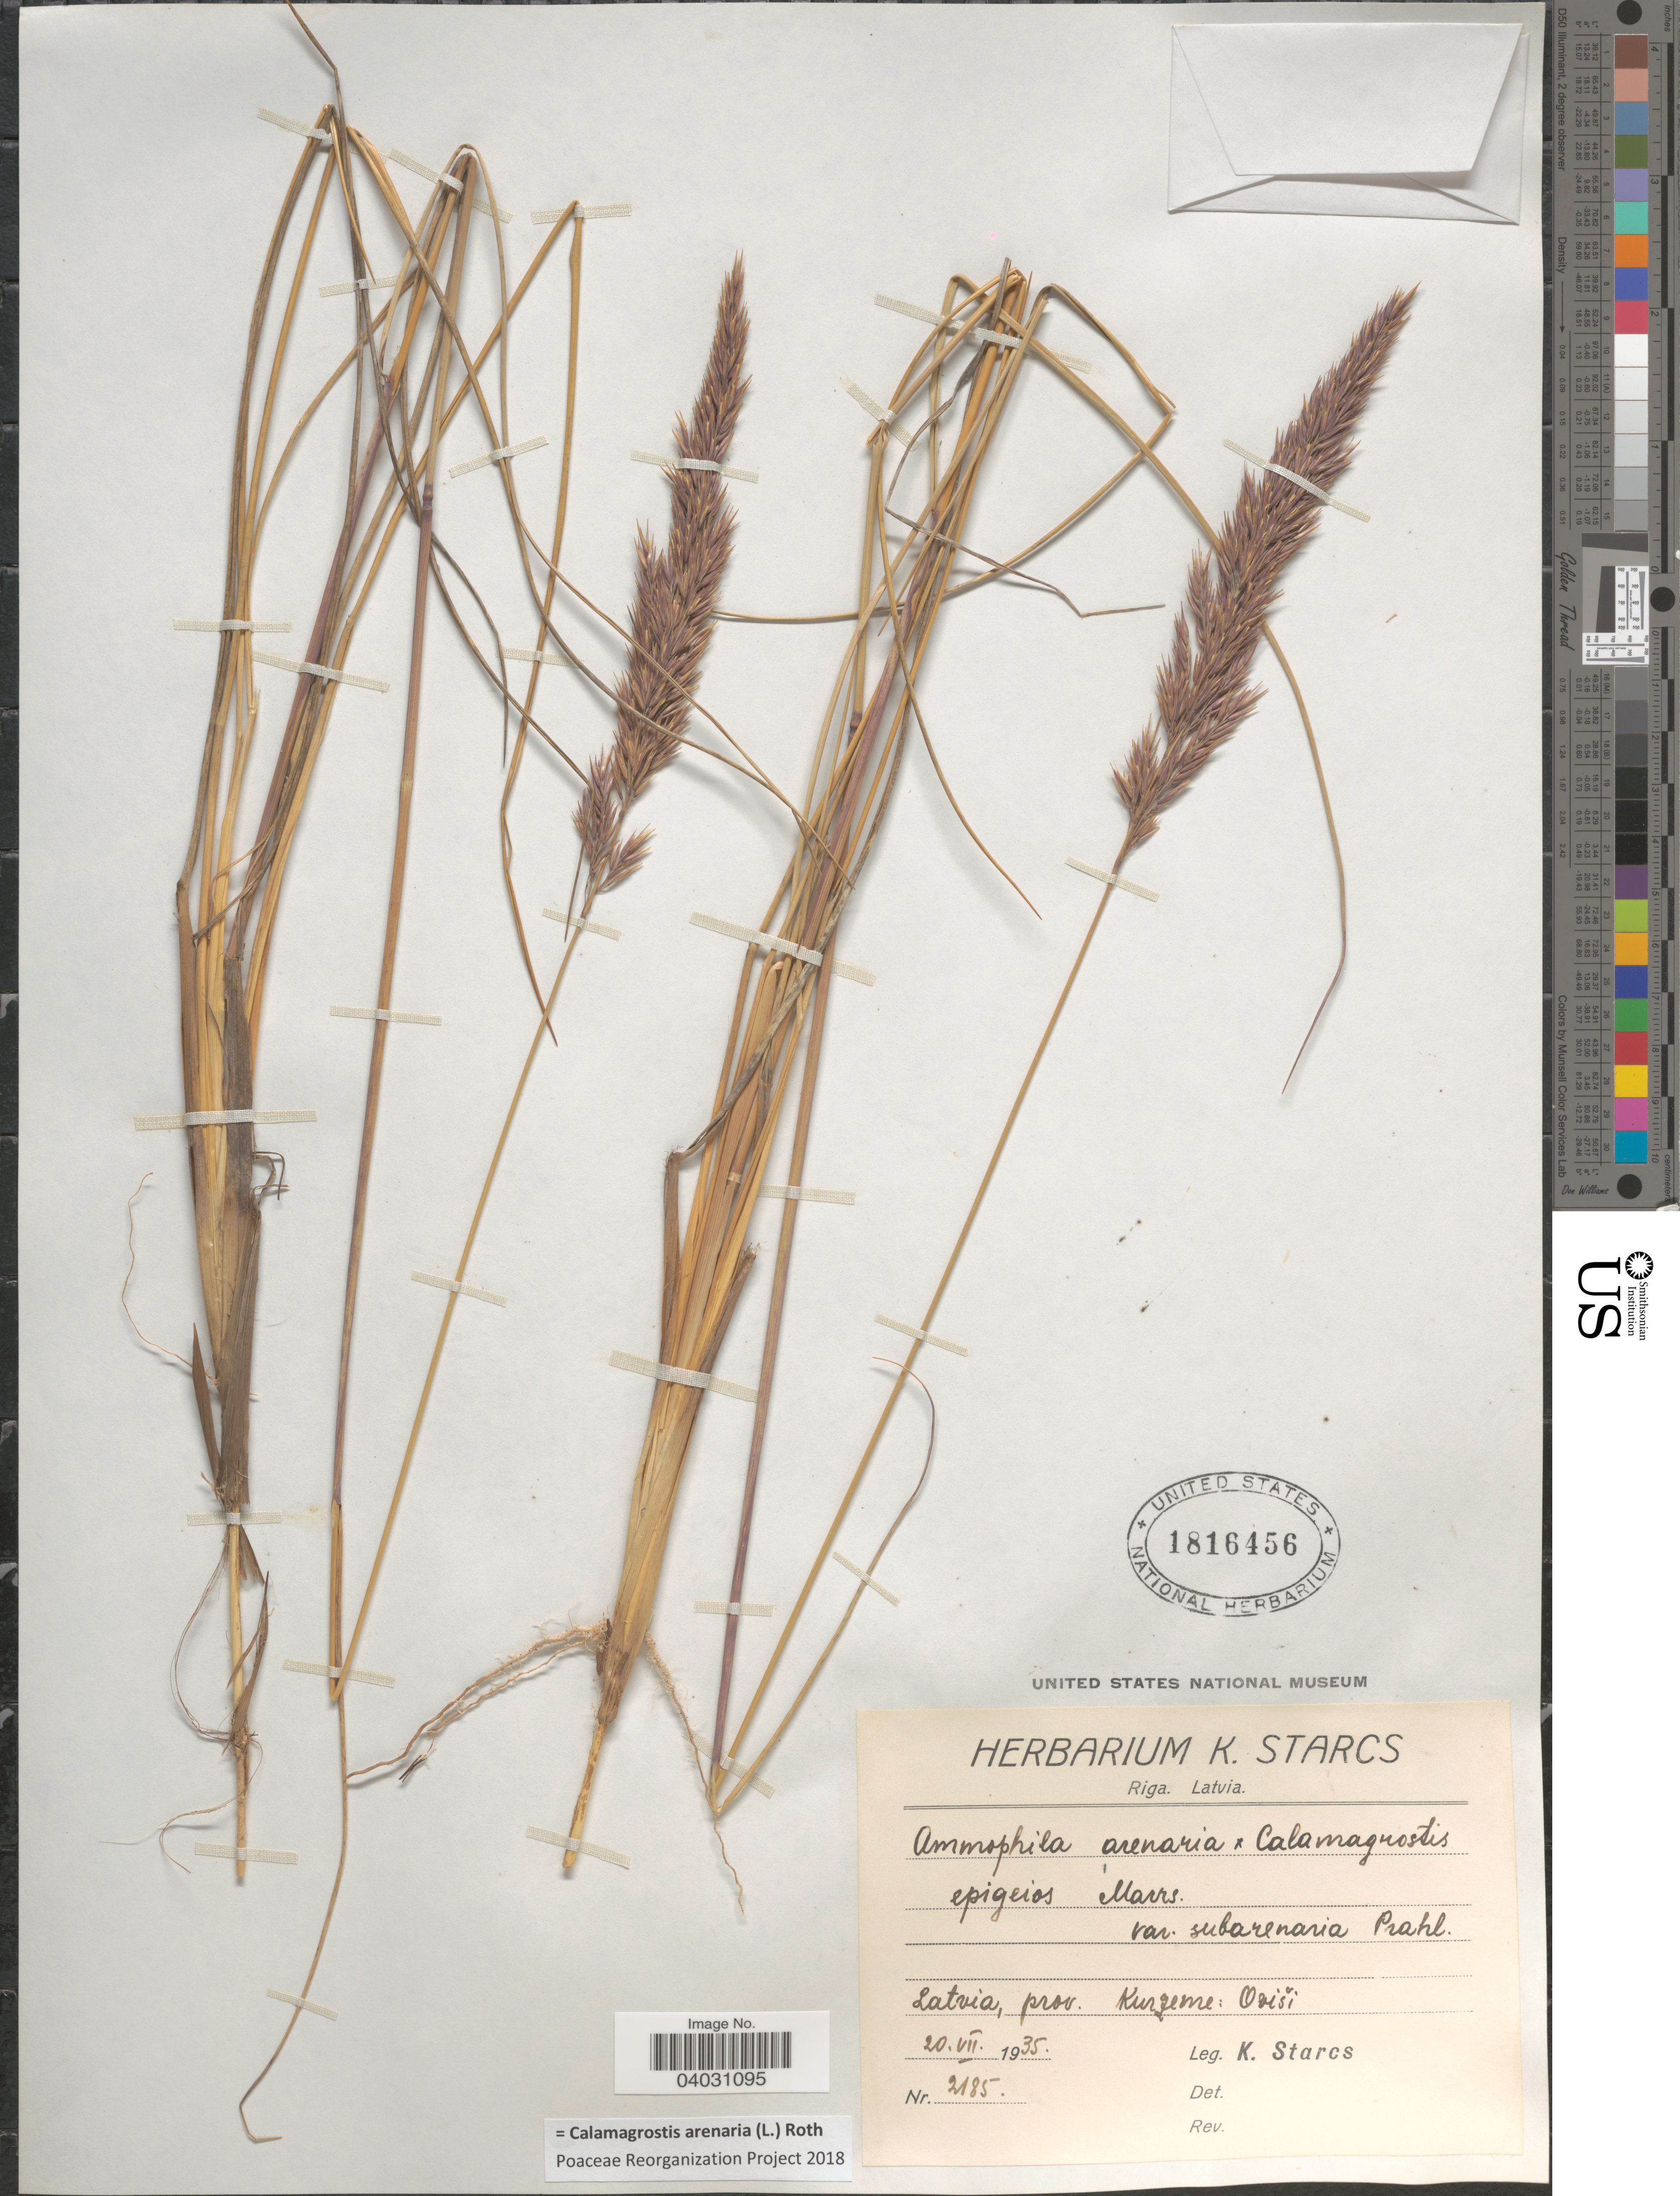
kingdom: Plantae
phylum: Tracheophyta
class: Liliopsida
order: Poales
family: Poaceae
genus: Calamagrostis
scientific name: Calamagrostis arenaria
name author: (L.) Roth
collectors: K. Starcs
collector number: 2185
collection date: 1935-07-20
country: Latvia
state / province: Riga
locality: Prov. Kurzeme: Oviši.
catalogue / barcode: US 1816456